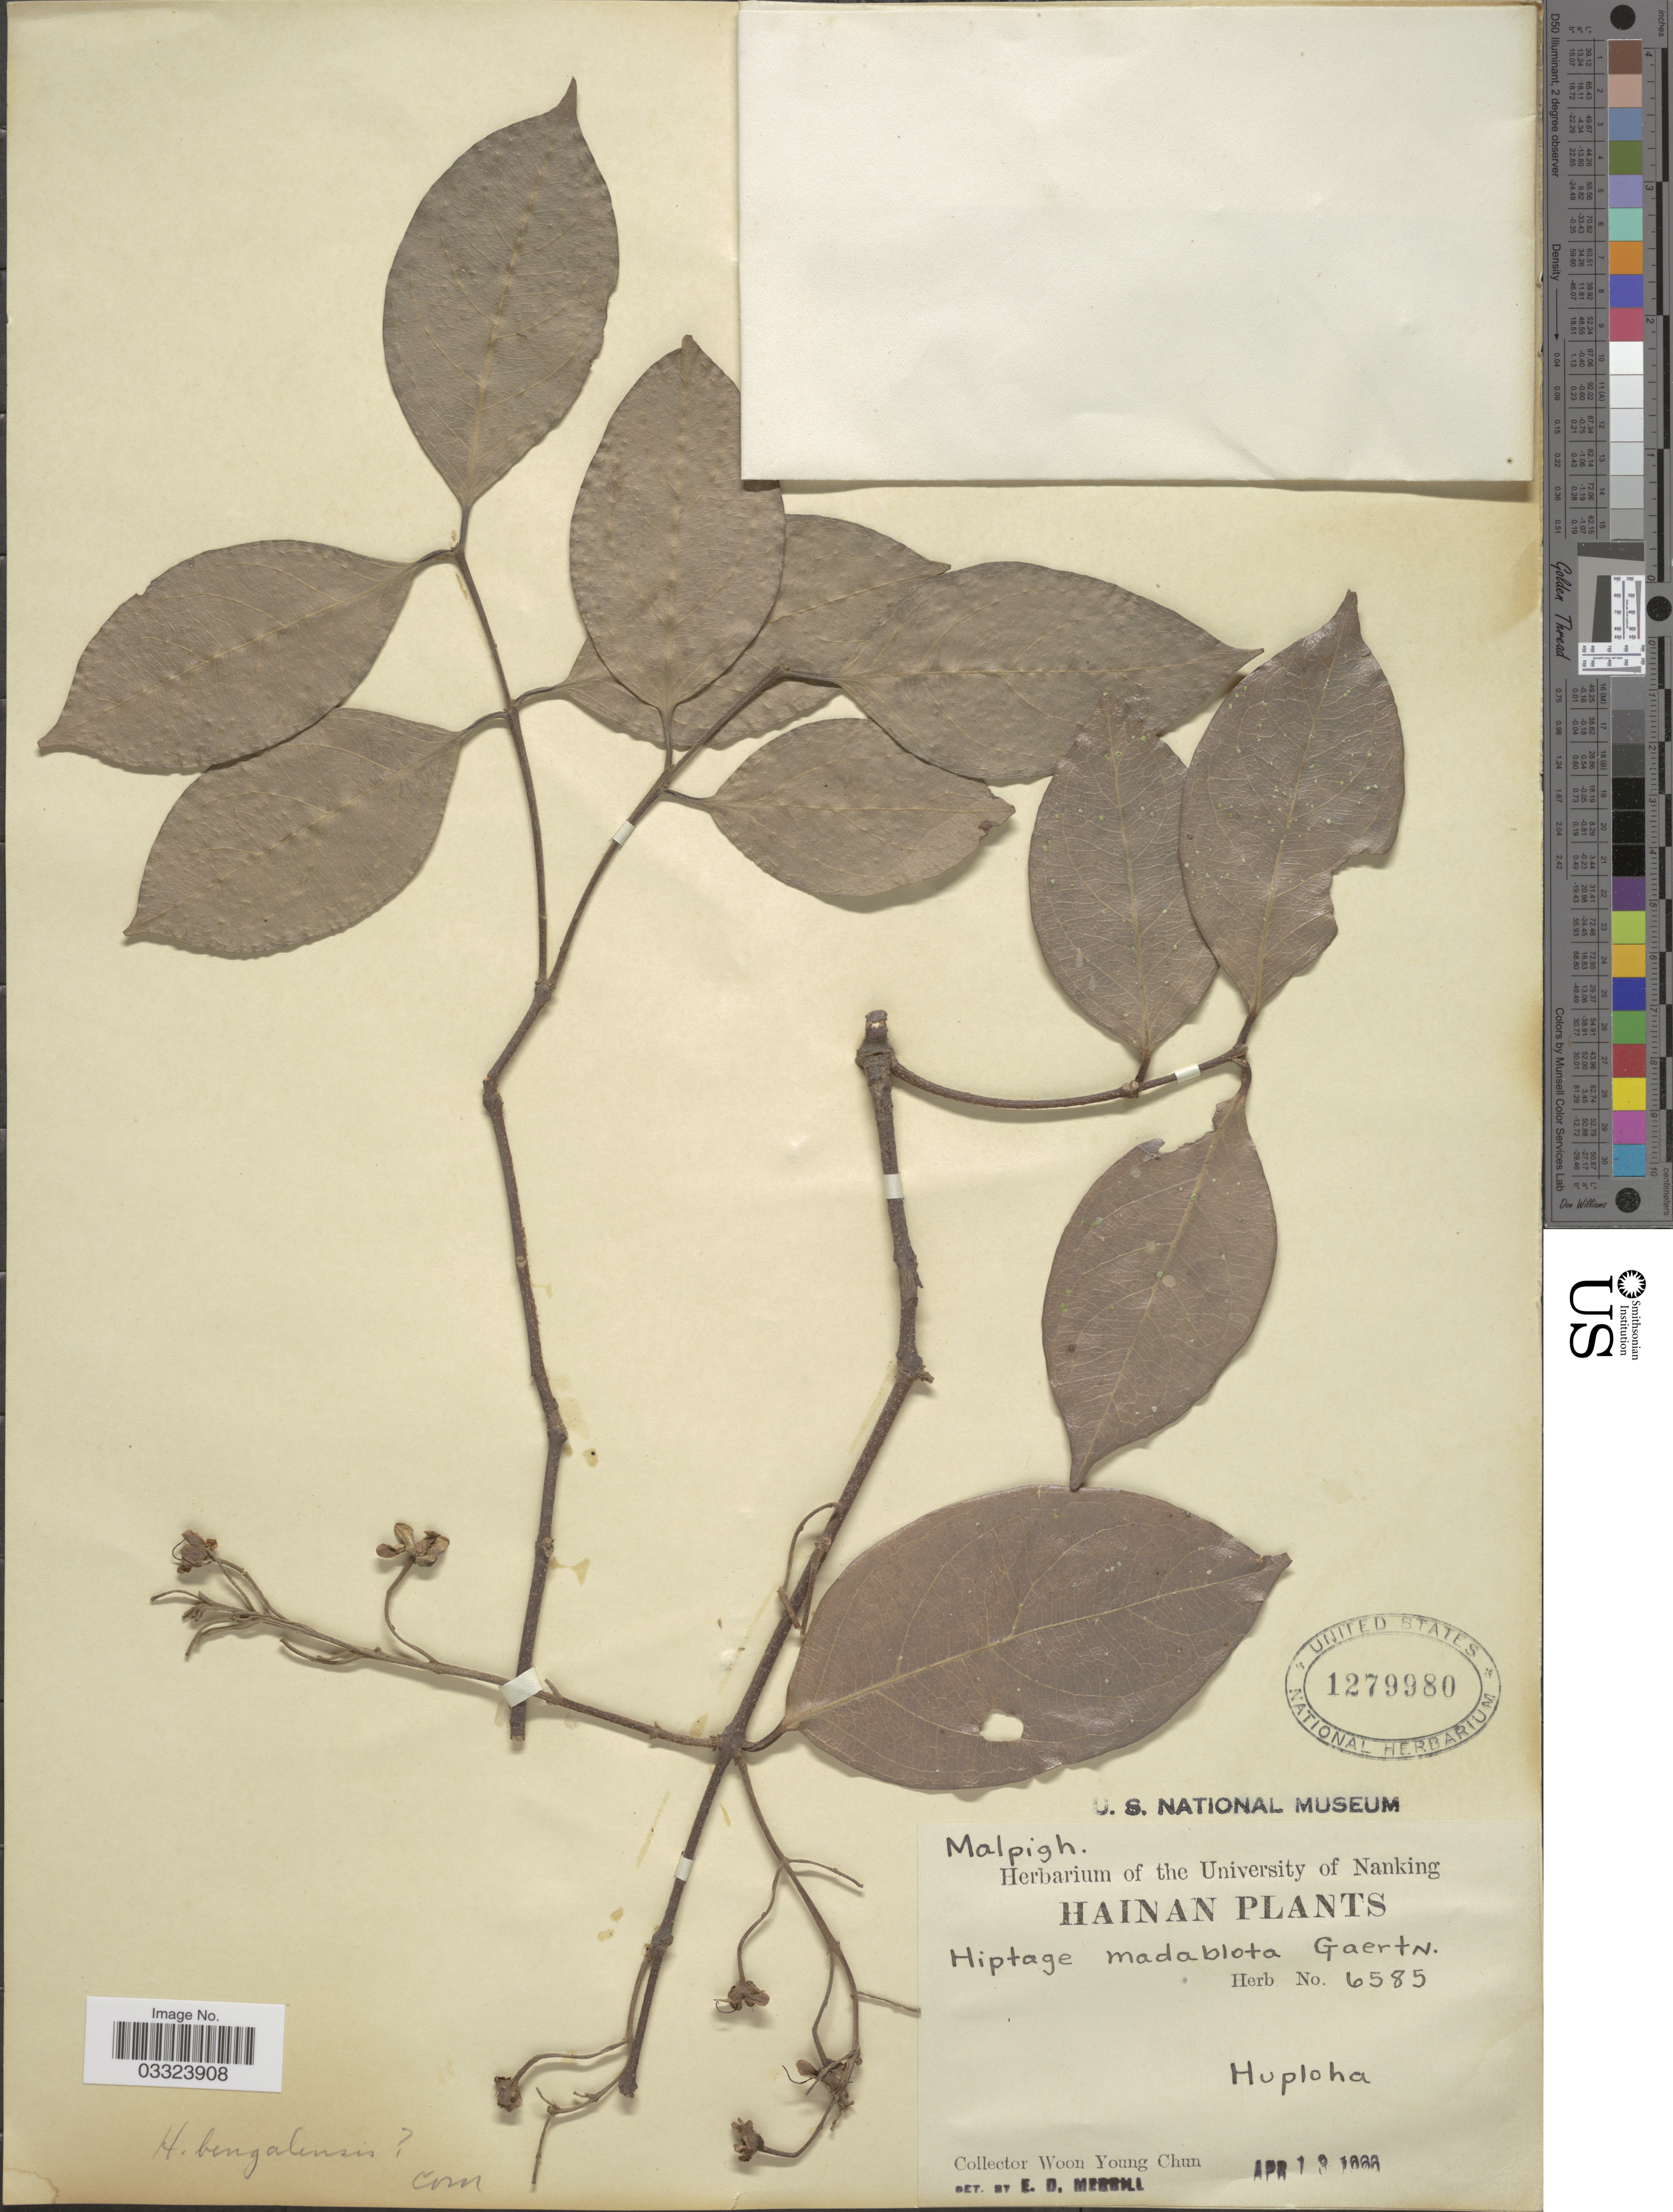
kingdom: Plantae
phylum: Tracheophyta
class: Magnoliopsida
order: Malpighiales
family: Malpighiaceae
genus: Hiptage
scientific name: Hiptage benghalensis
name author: (L.) Kurz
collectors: W. Y. Chun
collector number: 6585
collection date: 1900-04-13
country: China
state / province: Hainan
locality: Huploha.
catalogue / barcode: US 1279980